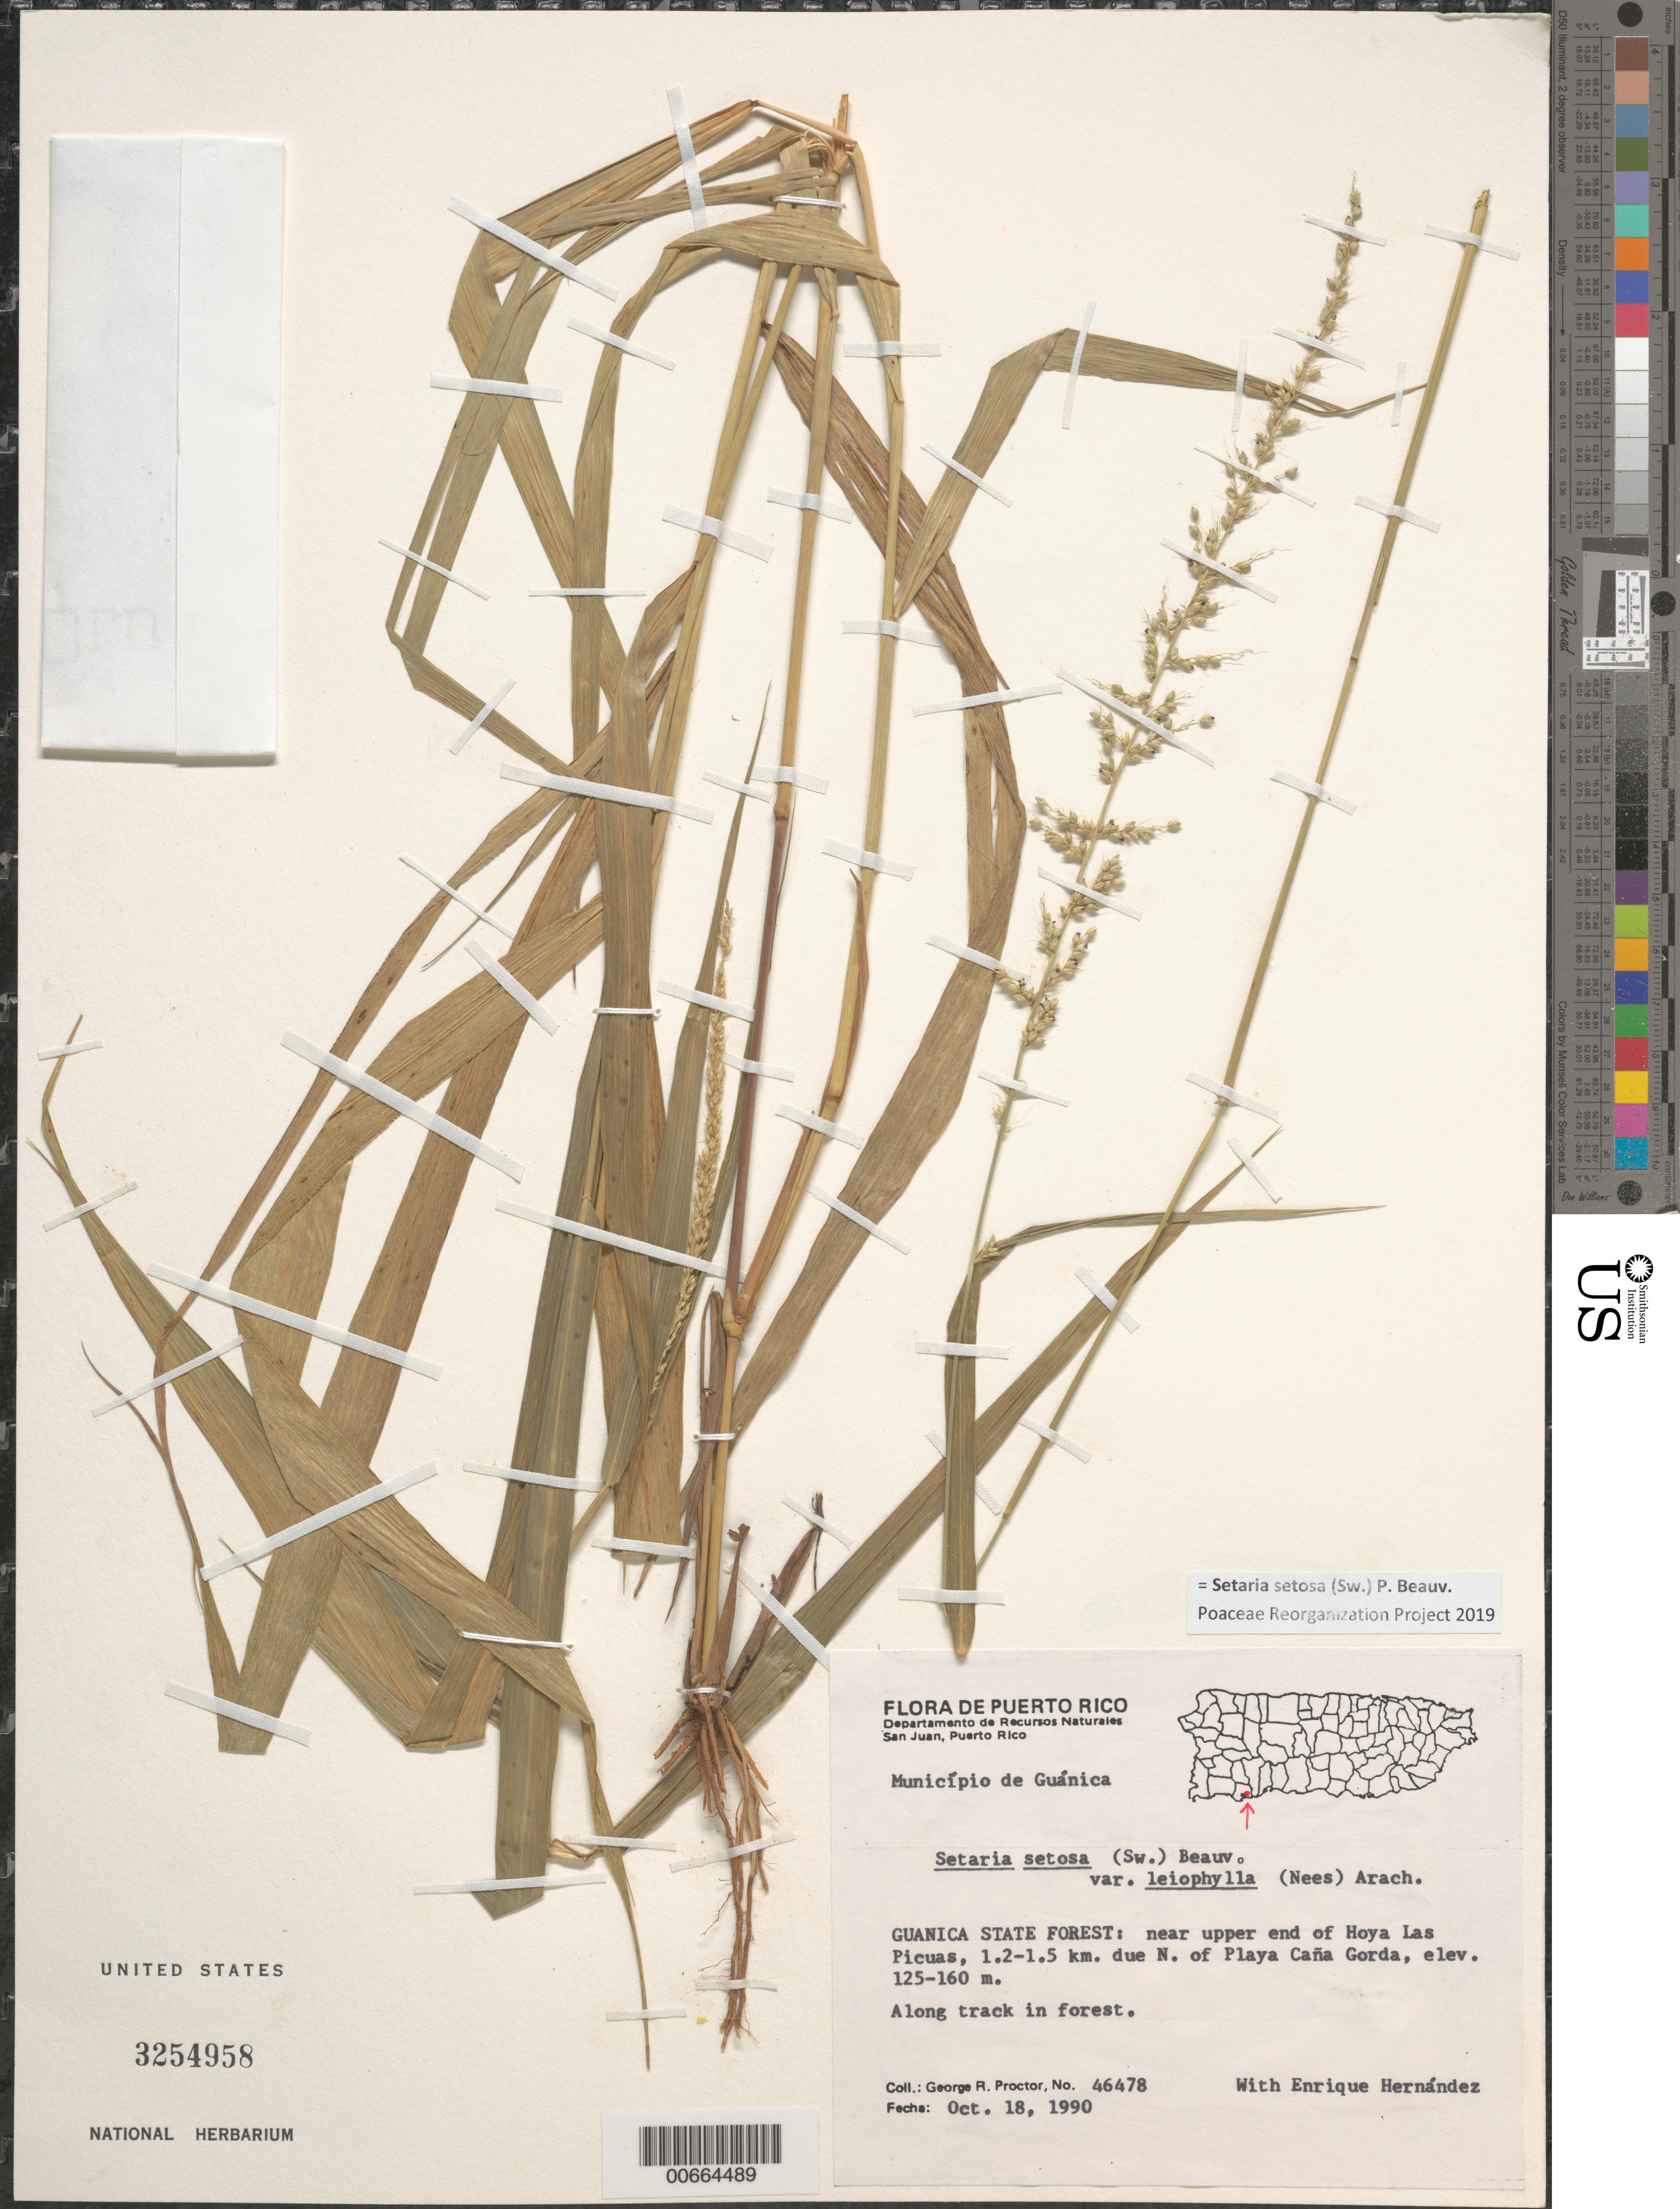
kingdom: Plantae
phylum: Tracheophyta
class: Liliopsida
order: Poales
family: Poaceae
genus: Setaria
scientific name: Setaria setosa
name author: (Sw.) P. Beauv.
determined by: Poaceae Reorganization Project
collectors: G. R. Proctor & E. Hernández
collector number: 46478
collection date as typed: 18 Oct 1990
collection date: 1990-10-18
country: Puerto Rico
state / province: Guánica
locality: Mun. Guánica, Guánica State Forest: near upper end of Hoya Las Picuas, 1.2-1.5 km due N of Playa Caña Gorda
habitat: Along track in forest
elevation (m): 125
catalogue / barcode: US 3254958